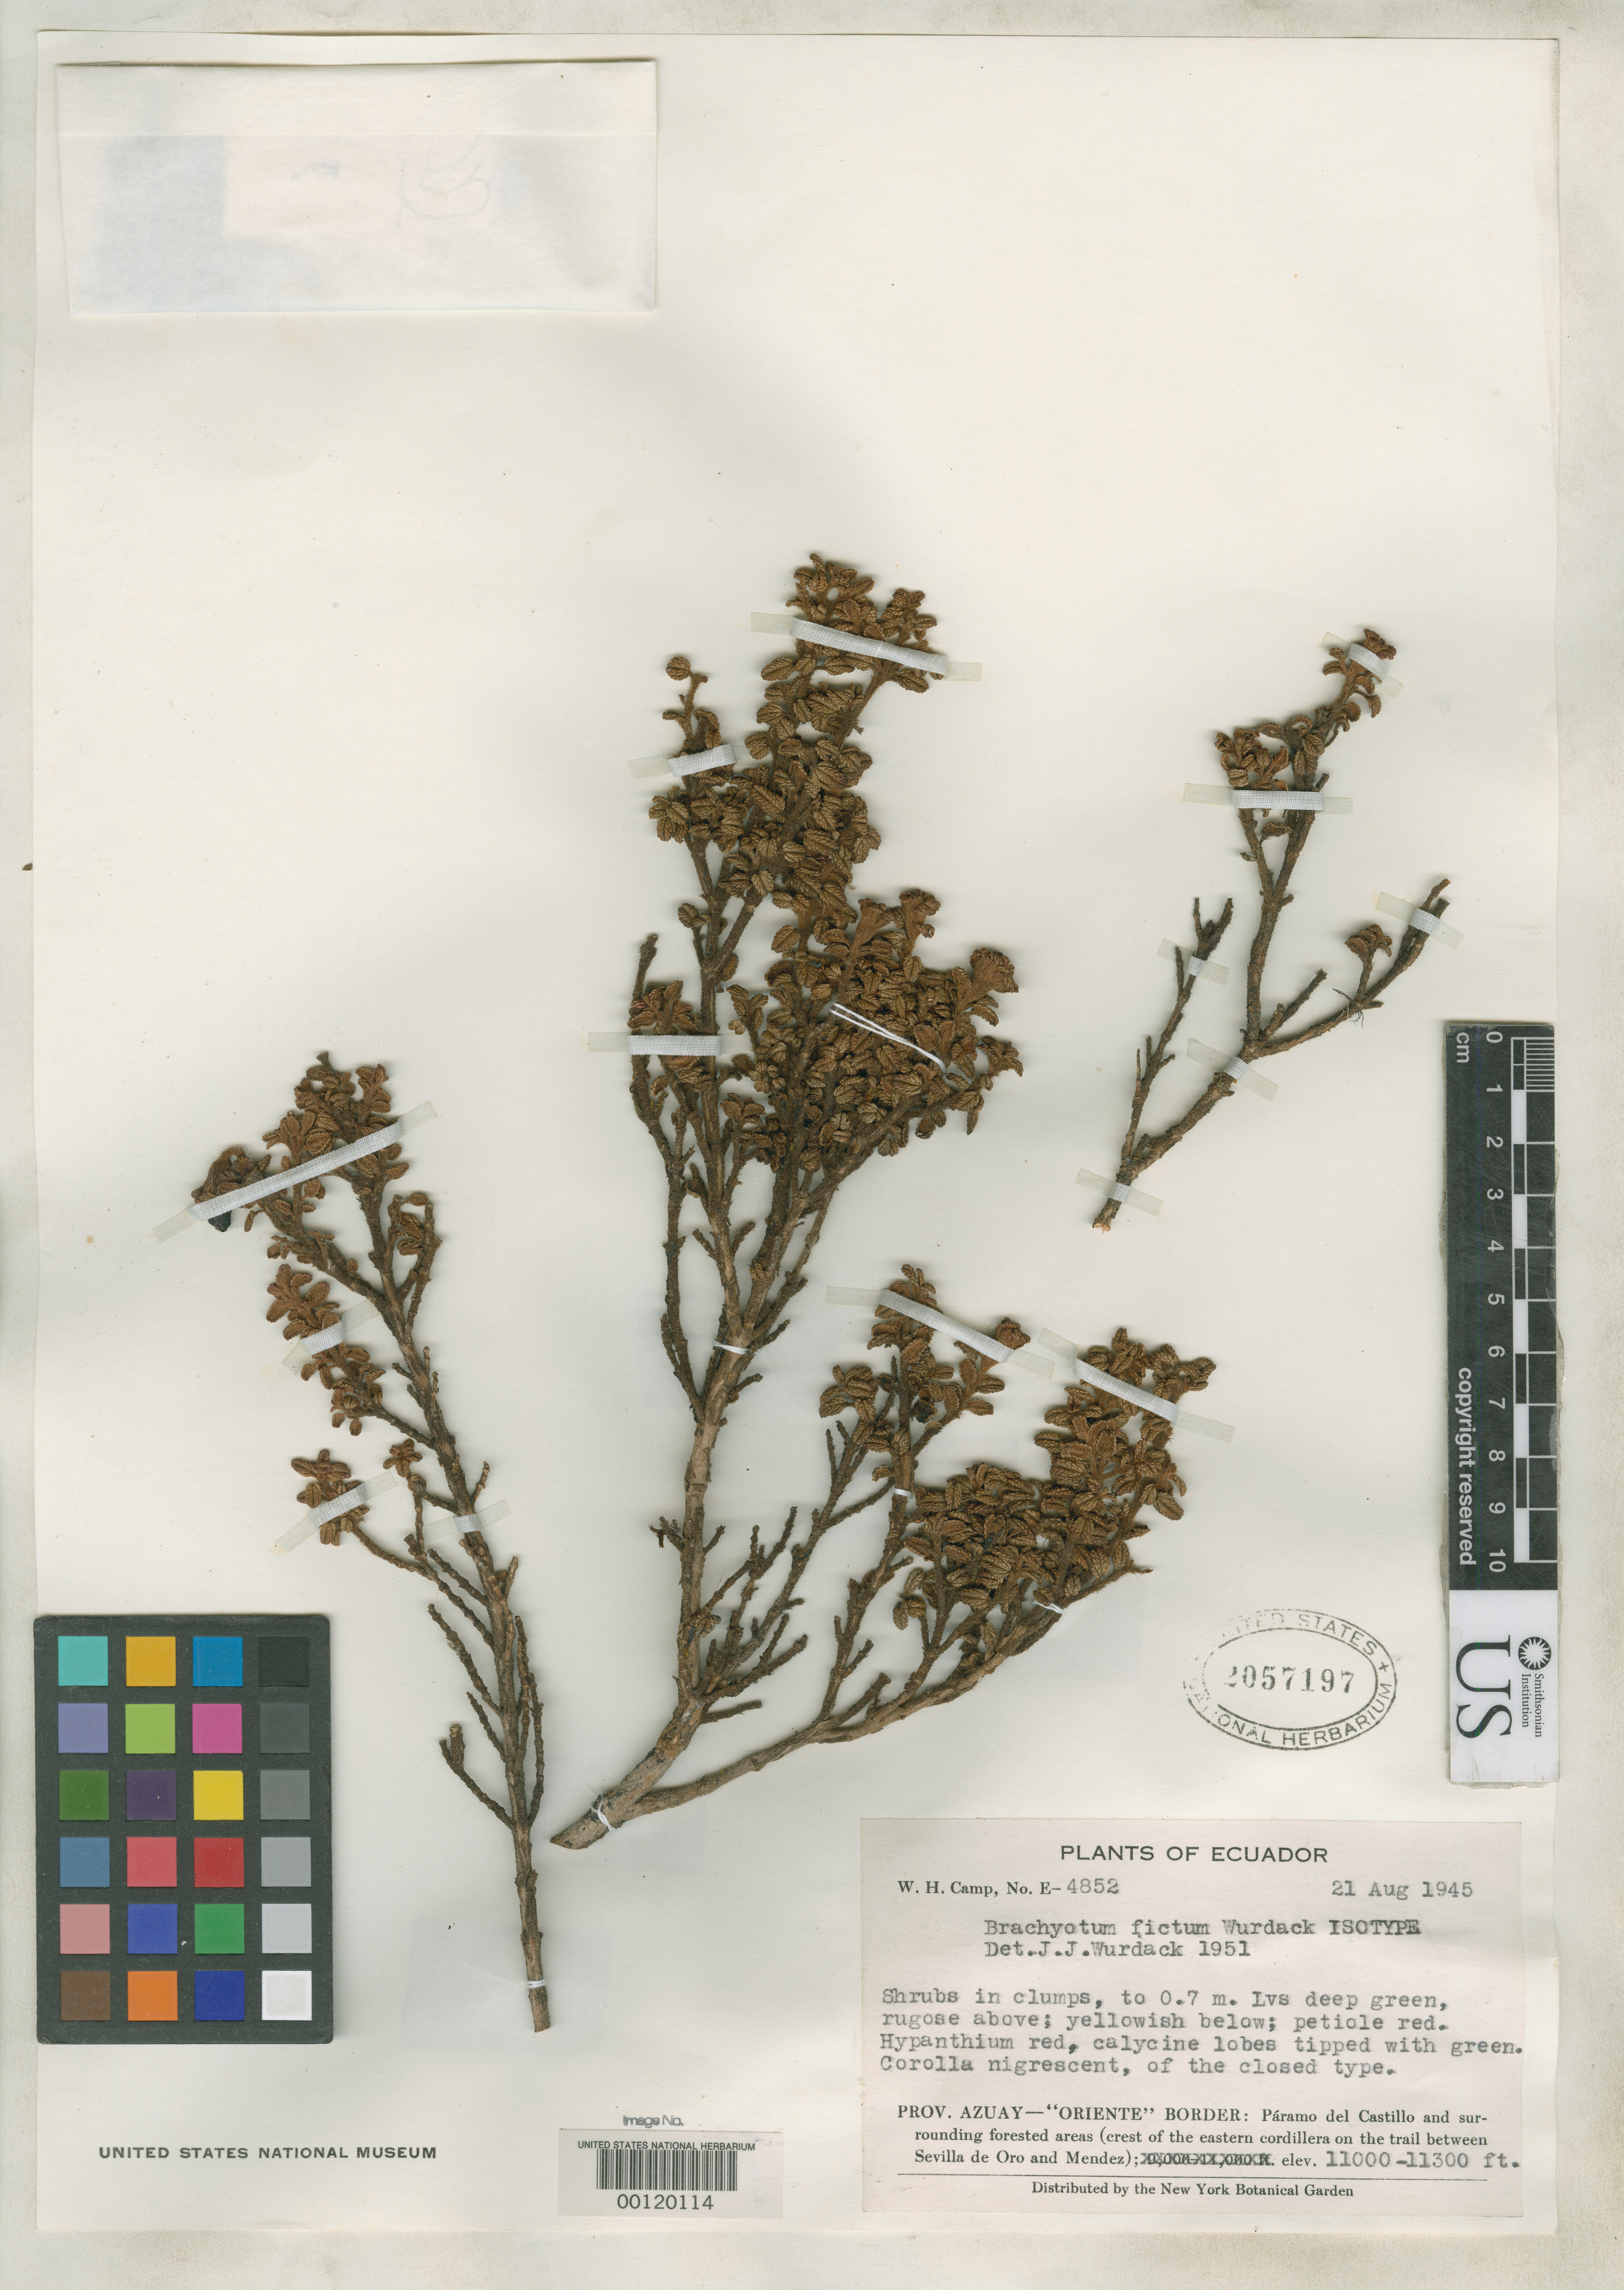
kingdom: Plantae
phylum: Tracheophyta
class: Magnoliopsida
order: Myrtales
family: Melastomataceae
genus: Brachyotum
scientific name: Brachyotum fictum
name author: Wurdack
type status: Isotype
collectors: W. H. Camp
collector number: E-4852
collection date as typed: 21 Aug 1945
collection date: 1945-08-21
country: Ecuador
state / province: Azuay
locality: Paramo del Castillo, E Cordillera between Sevilla de Oro & Mendez.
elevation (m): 3353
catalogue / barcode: US 2057197